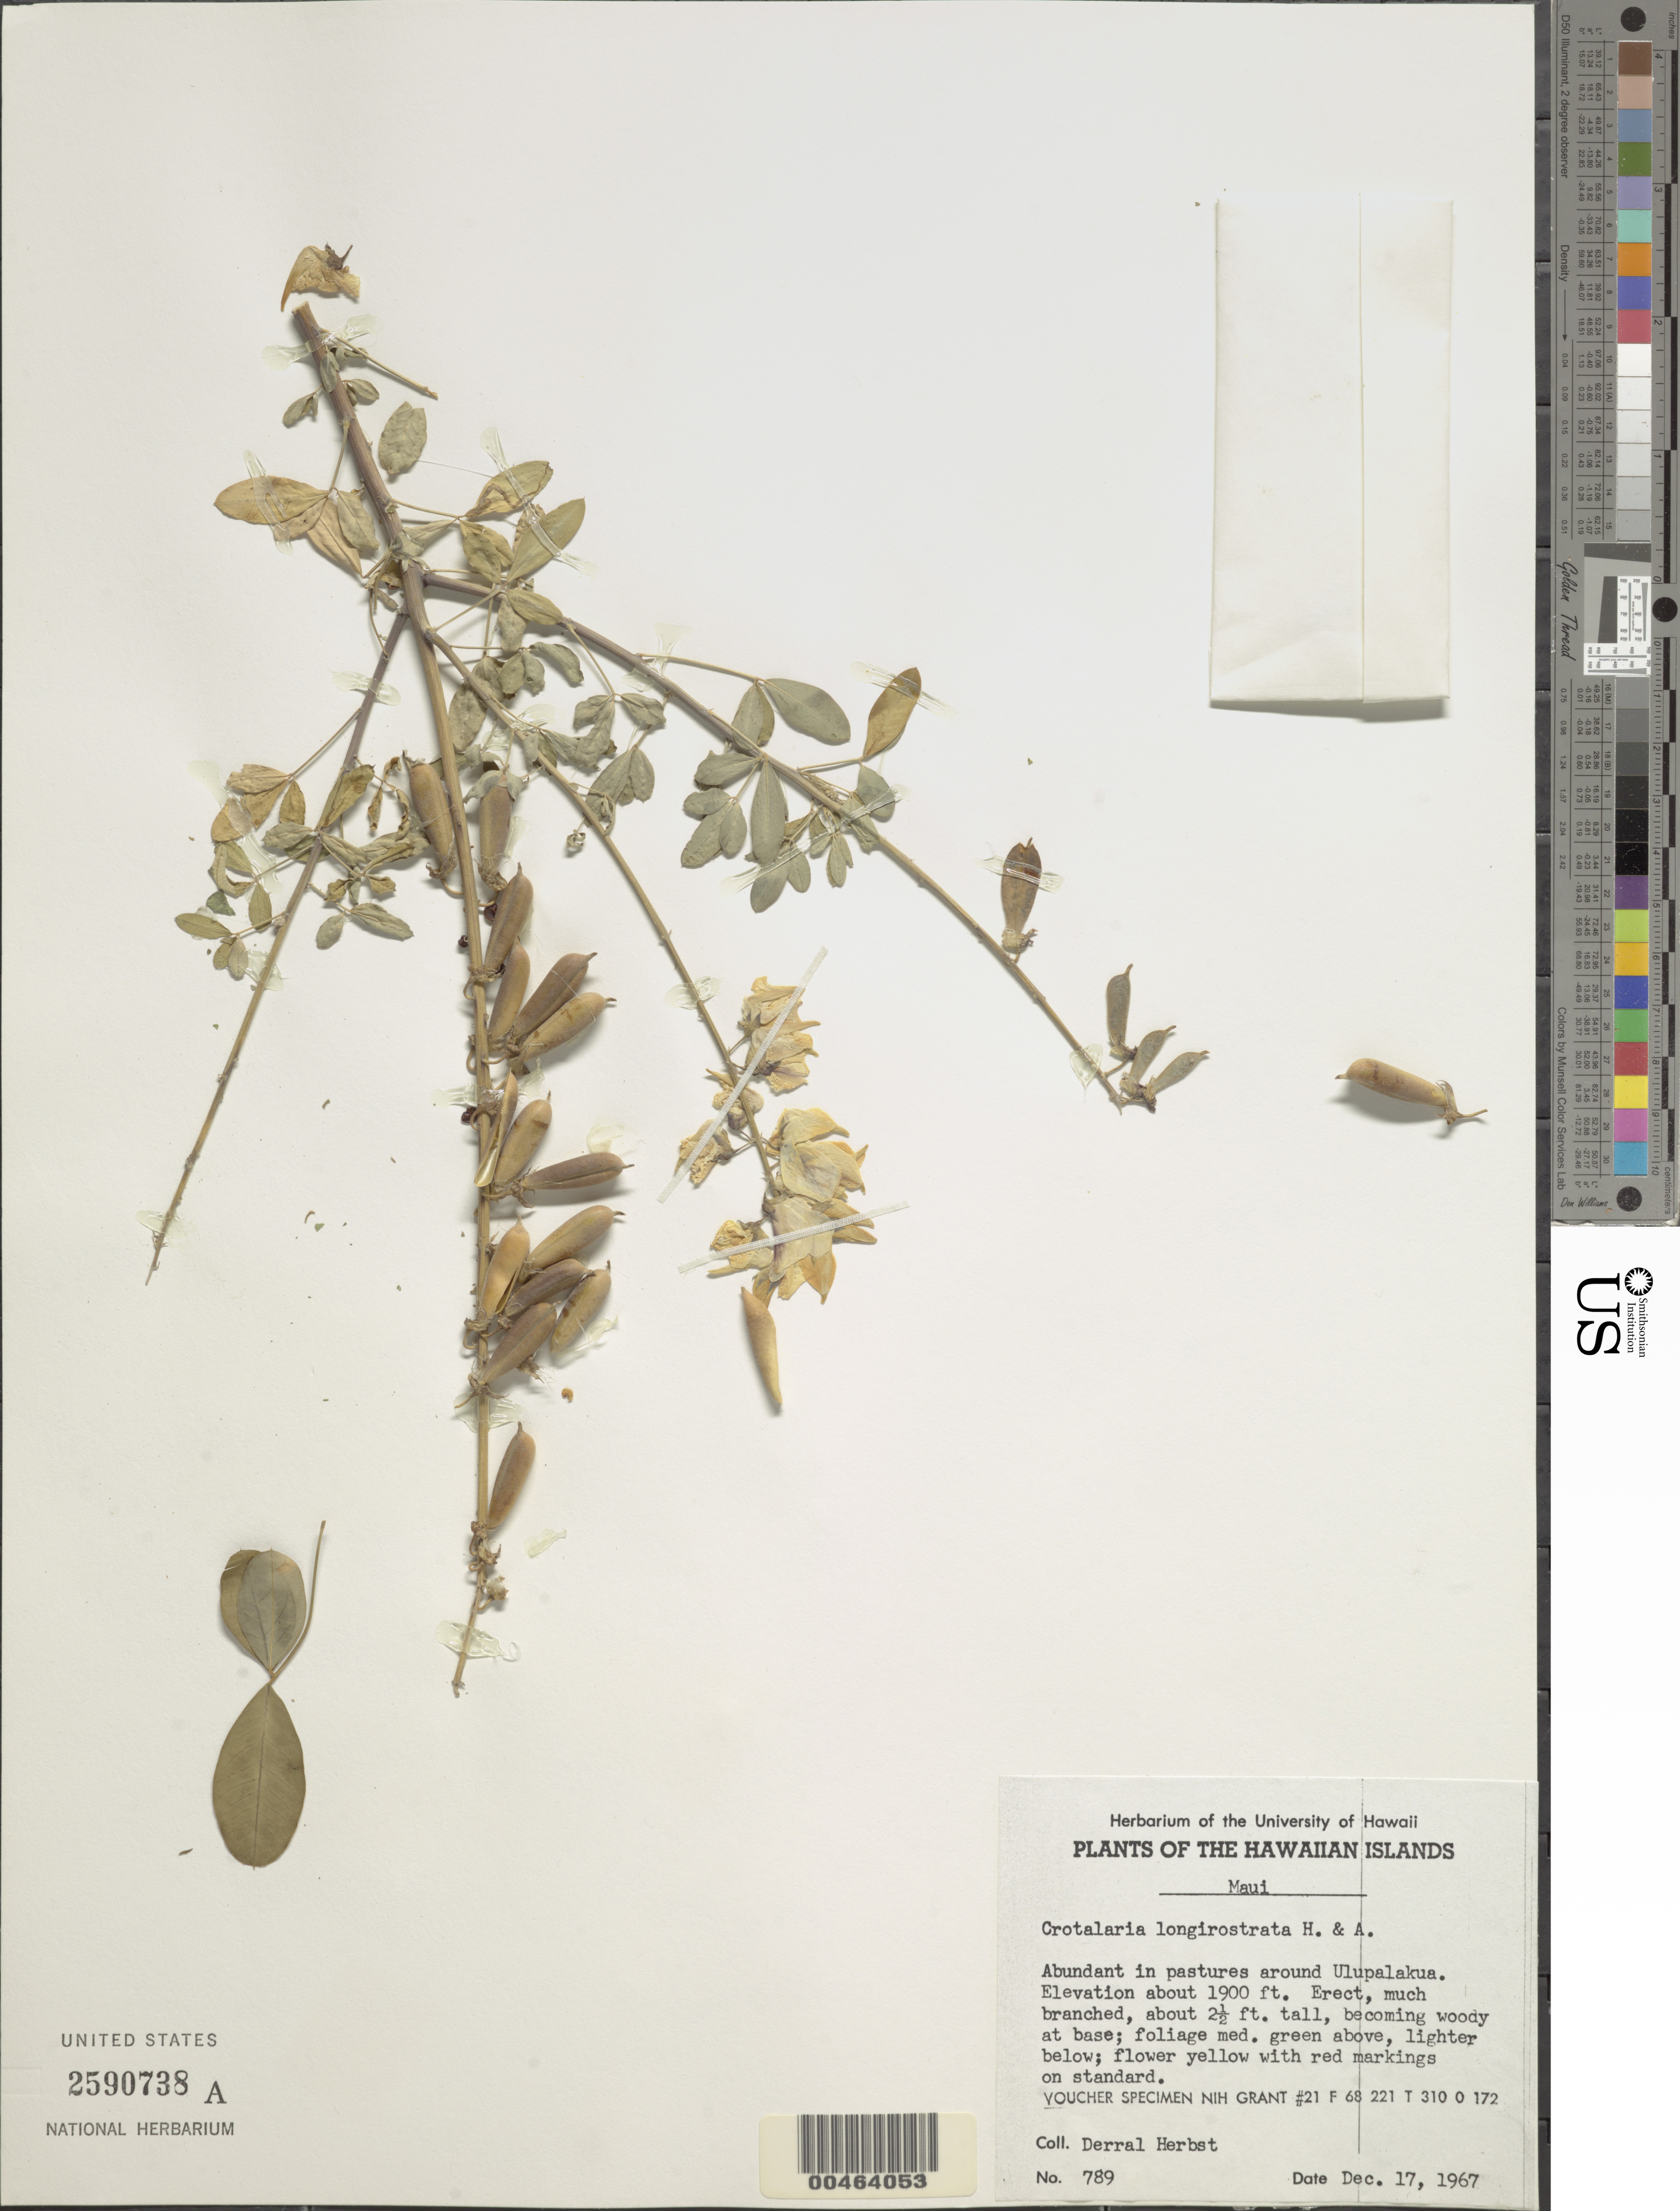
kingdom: Plantae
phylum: Tracheophyta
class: Magnoliopsida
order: Fabales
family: Fabaceae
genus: Crotalaria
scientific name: Crotalaria longirostrata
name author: Hook. & Arn.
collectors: D. R. Herbst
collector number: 789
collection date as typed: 17 Dec 1967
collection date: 1967-12-17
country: United States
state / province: Hawaii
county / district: Maui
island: Maui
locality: around Ulupalakua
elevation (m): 579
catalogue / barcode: US 2590738A